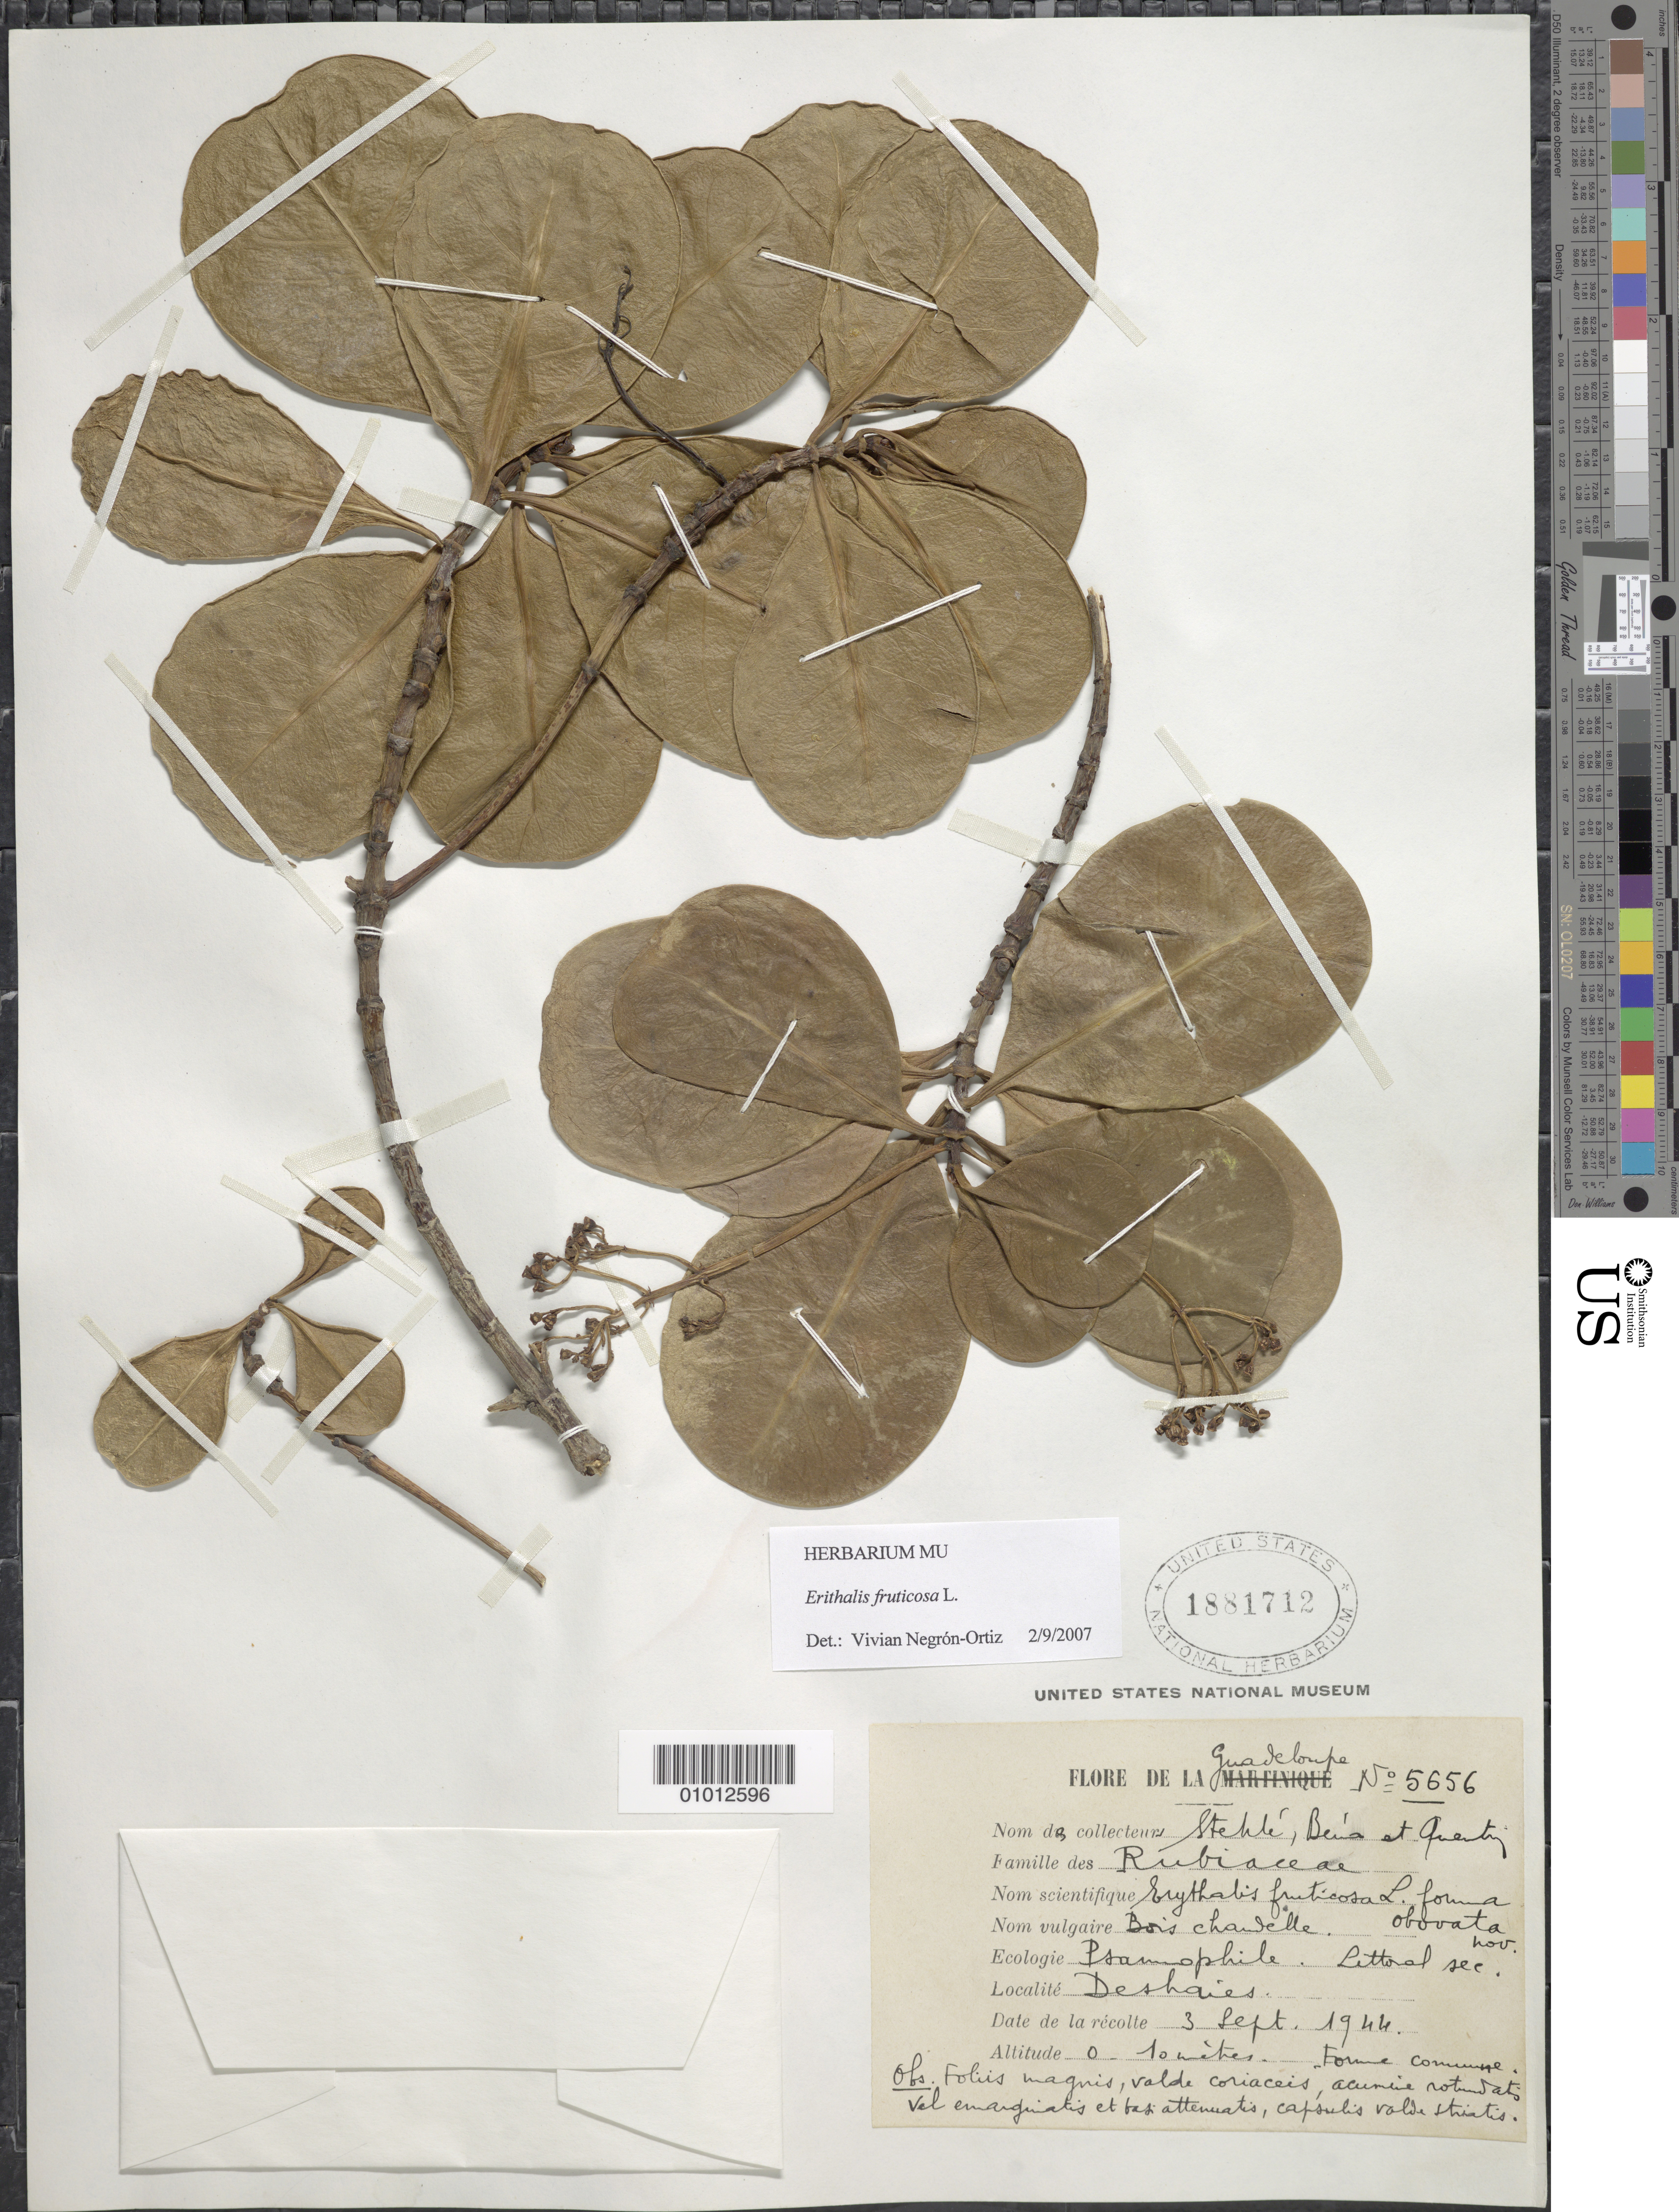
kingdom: Plantae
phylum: Tracheophyta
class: Magnoliopsida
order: Gentianales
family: Rubiaceae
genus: Erithalis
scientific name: Erithalis fruticosa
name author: L.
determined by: Negrón-Ortiz, V.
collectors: H. Stehlé, R. Quentin & P. Bena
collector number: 5656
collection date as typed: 03 Sep 1944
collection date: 1944-09-03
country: Guadeloupe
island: Basse Terre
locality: Deshaies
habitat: Psammophile, littoral sec.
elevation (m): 0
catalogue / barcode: US 1881712